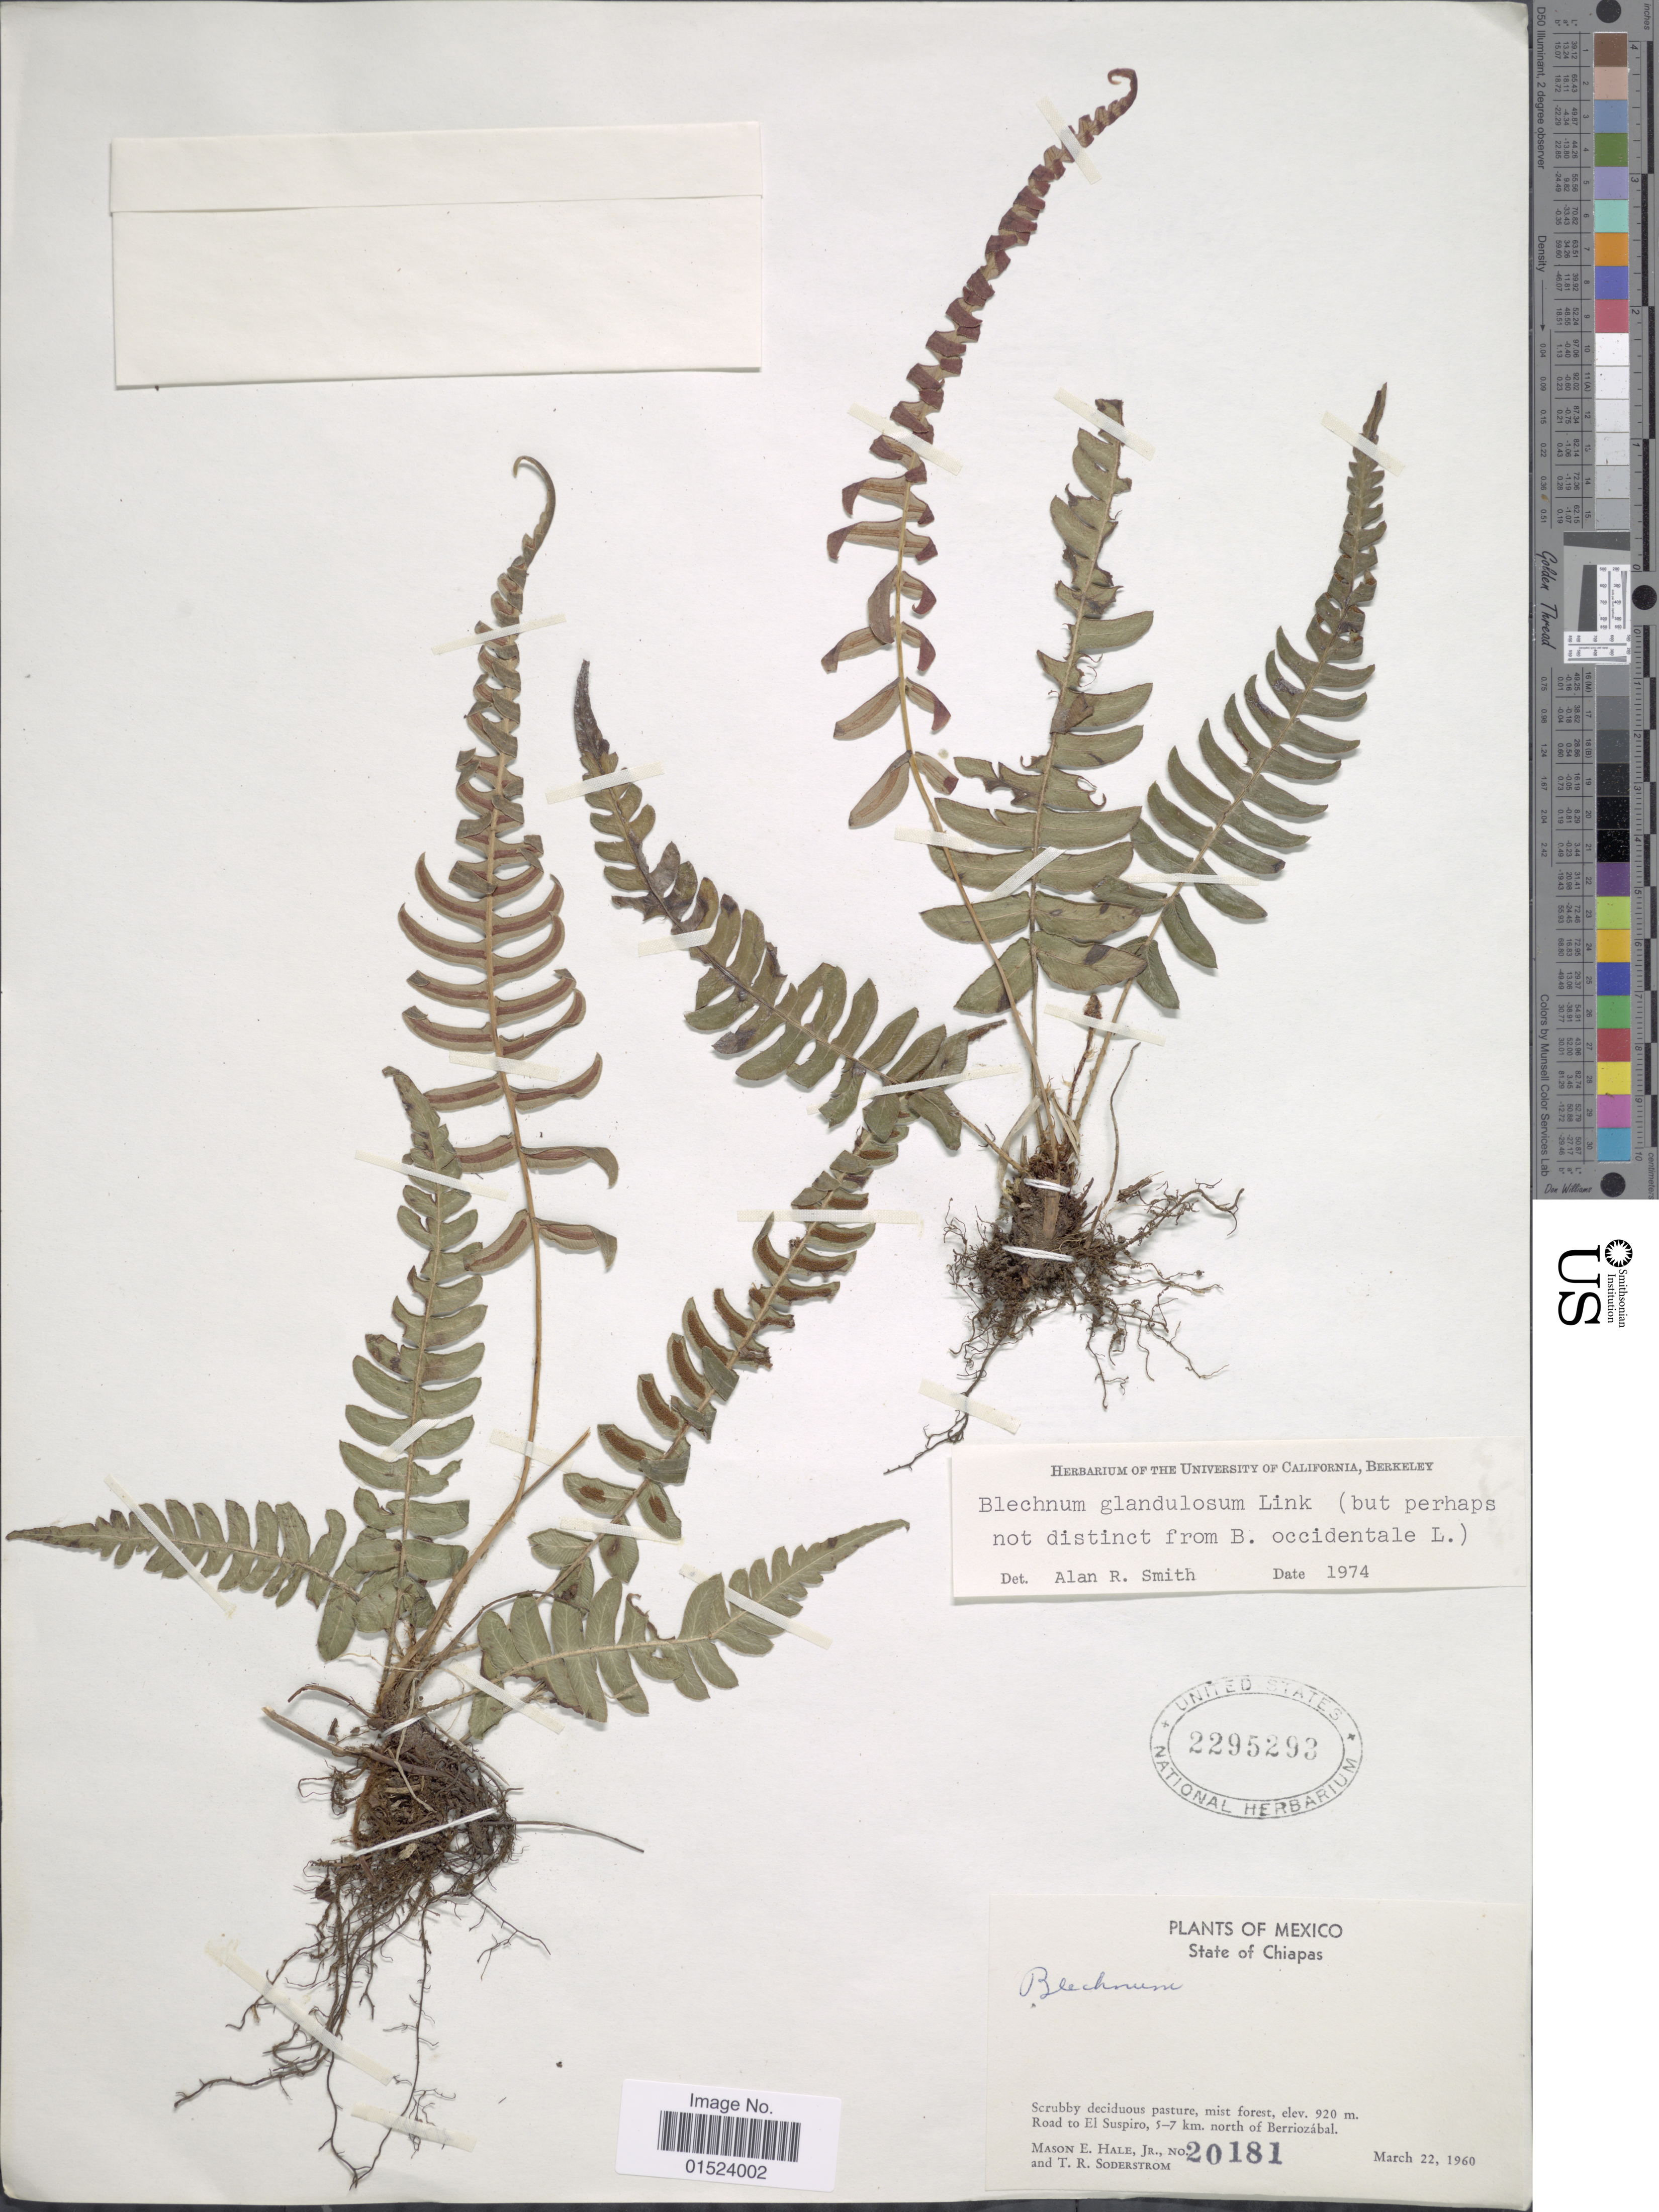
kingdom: Plantae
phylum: Tracheophyta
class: Polypodiopsida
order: Polypodiales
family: Blechnaceae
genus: Blechnum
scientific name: Blechnum glandulosum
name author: Link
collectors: M. Hale & T. R. Soderstrom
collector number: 20181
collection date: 1960-03-22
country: Mexico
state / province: Chiapas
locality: Road to El Suspiro, 5-7 km. north of Berriozábal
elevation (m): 920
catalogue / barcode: US 2295293